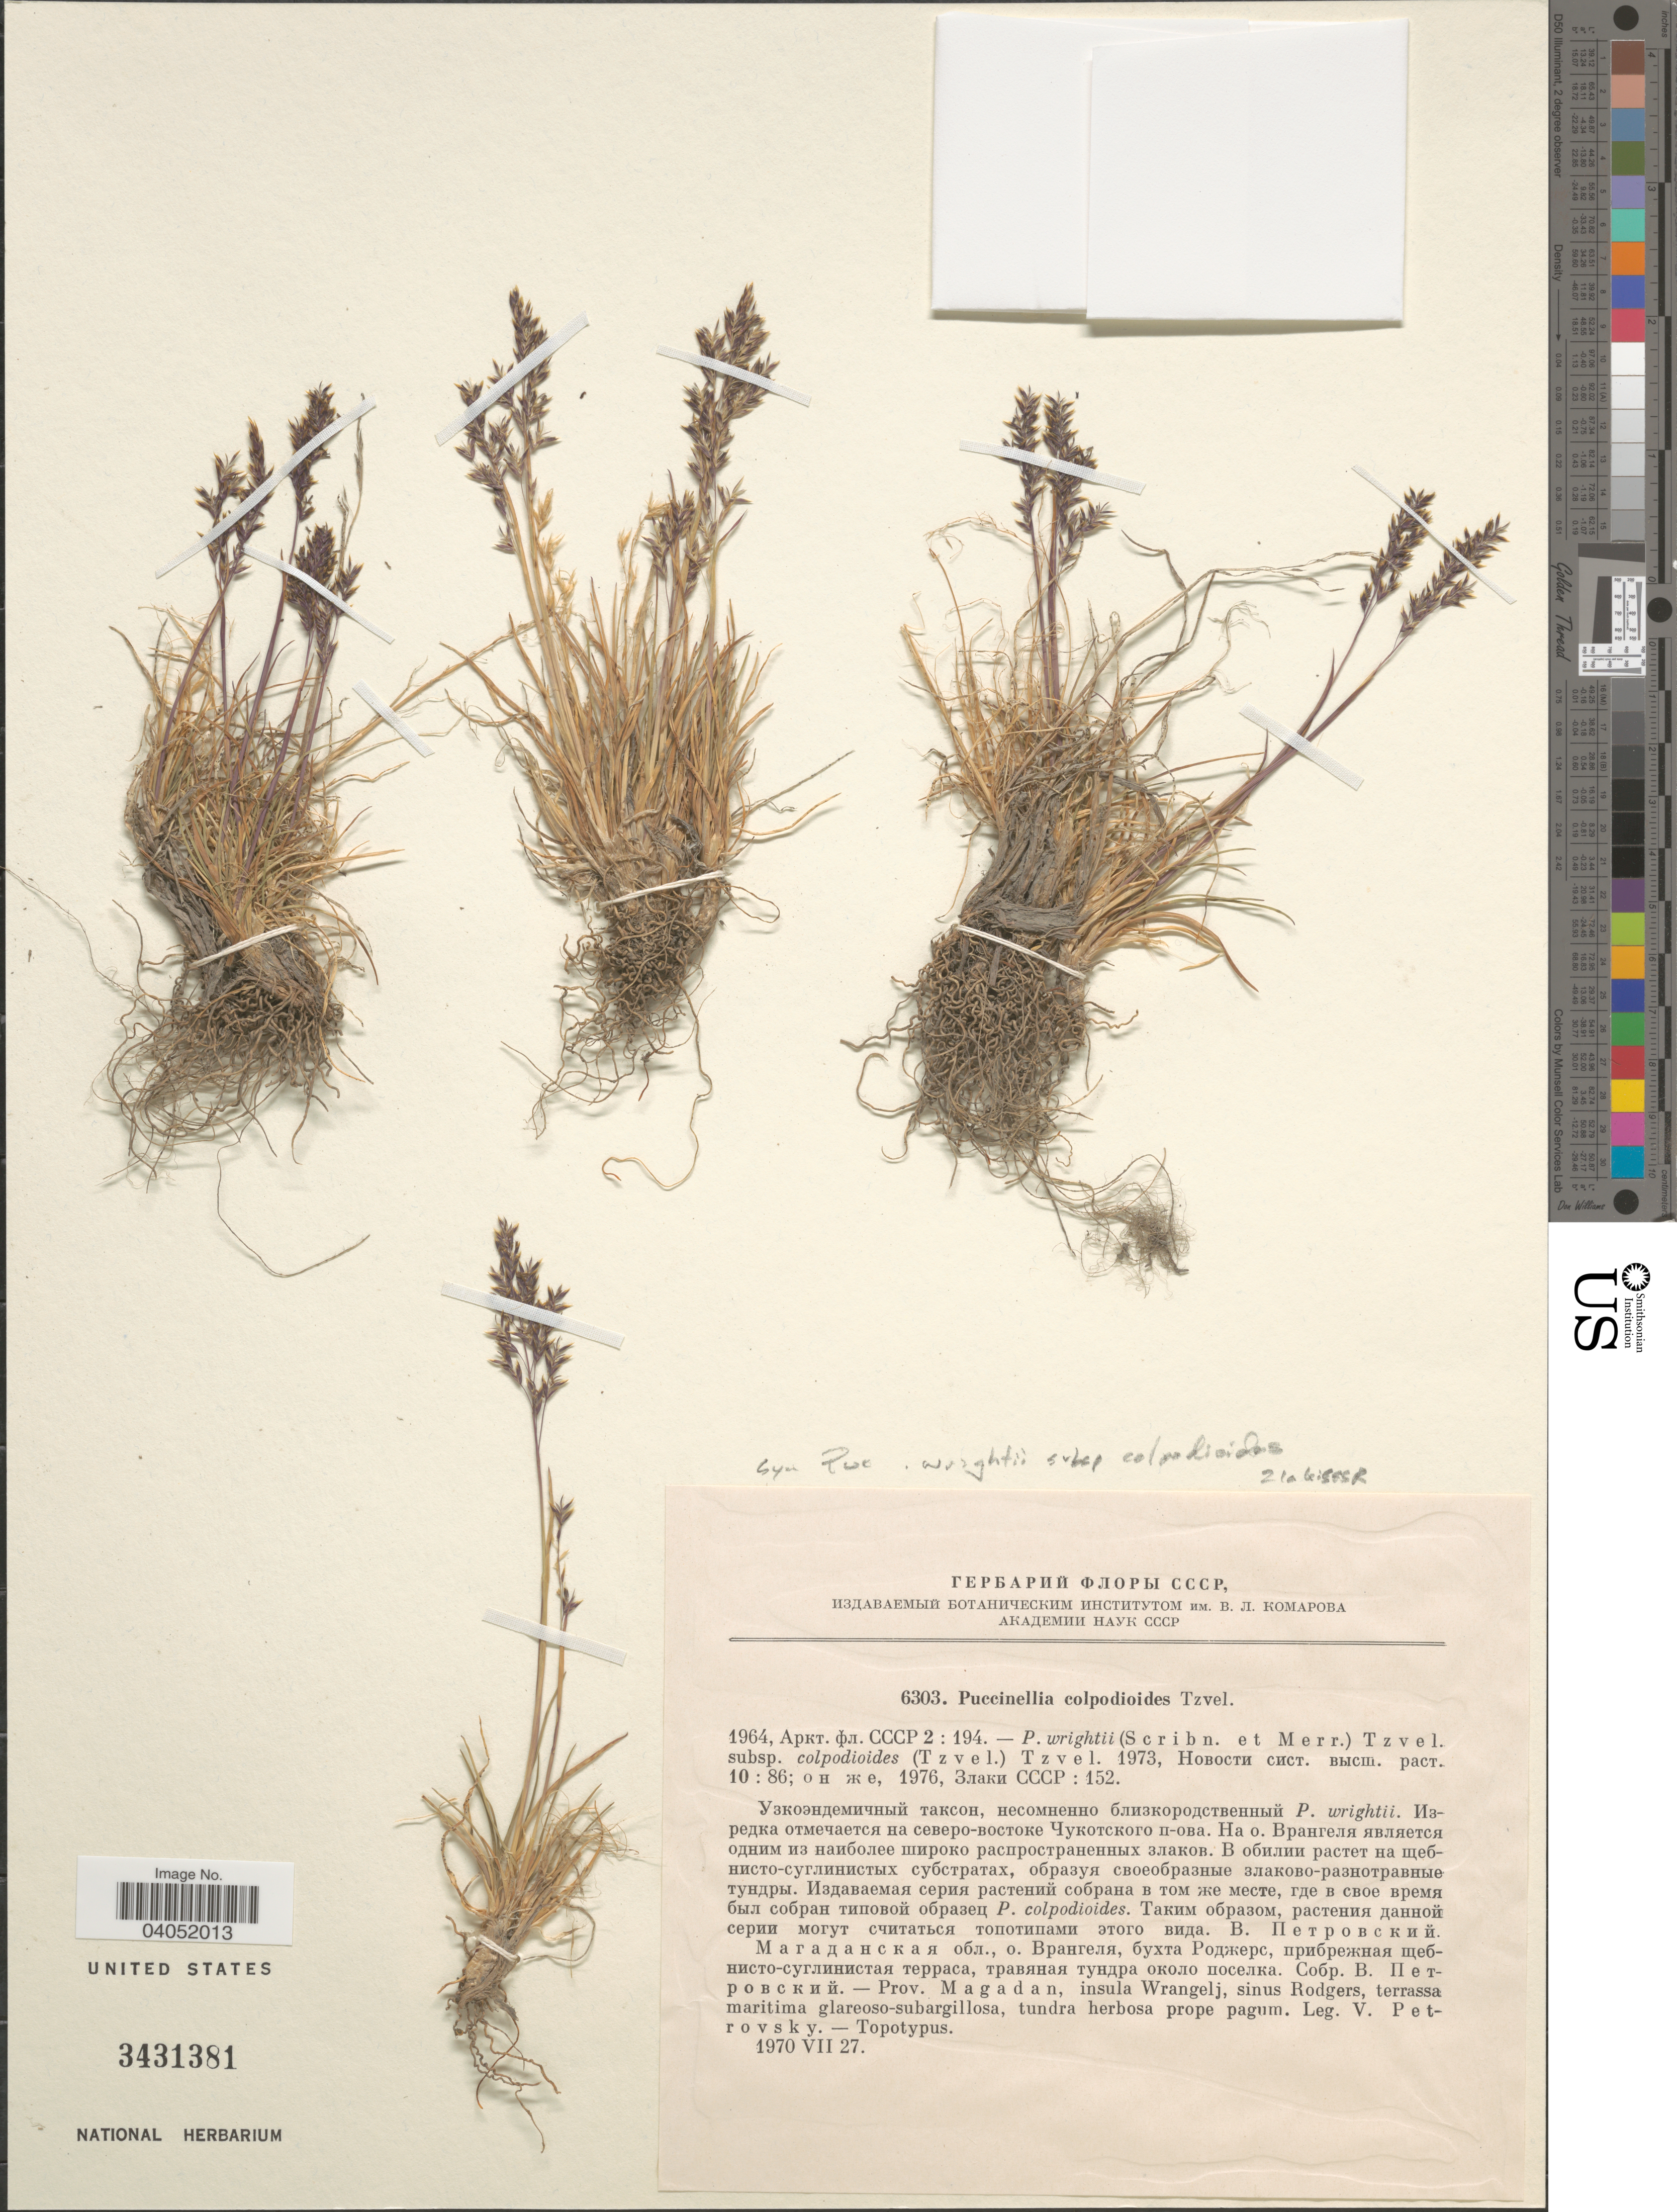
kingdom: Plantae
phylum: Tracheophyta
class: Liliopsida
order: Poales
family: Poaceae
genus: Puccinellia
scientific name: Puccinellia wrightii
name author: (Scribn. & Merr.) Tzvelev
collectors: V. Petrovsky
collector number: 6303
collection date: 1970-07-27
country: Russian Federation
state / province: Magadan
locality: Insula Wrangelj, sinus Rodgers, terrassa maritima glareoso-subargillosa, tundra herbosa prope pagum.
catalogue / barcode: US 3431381